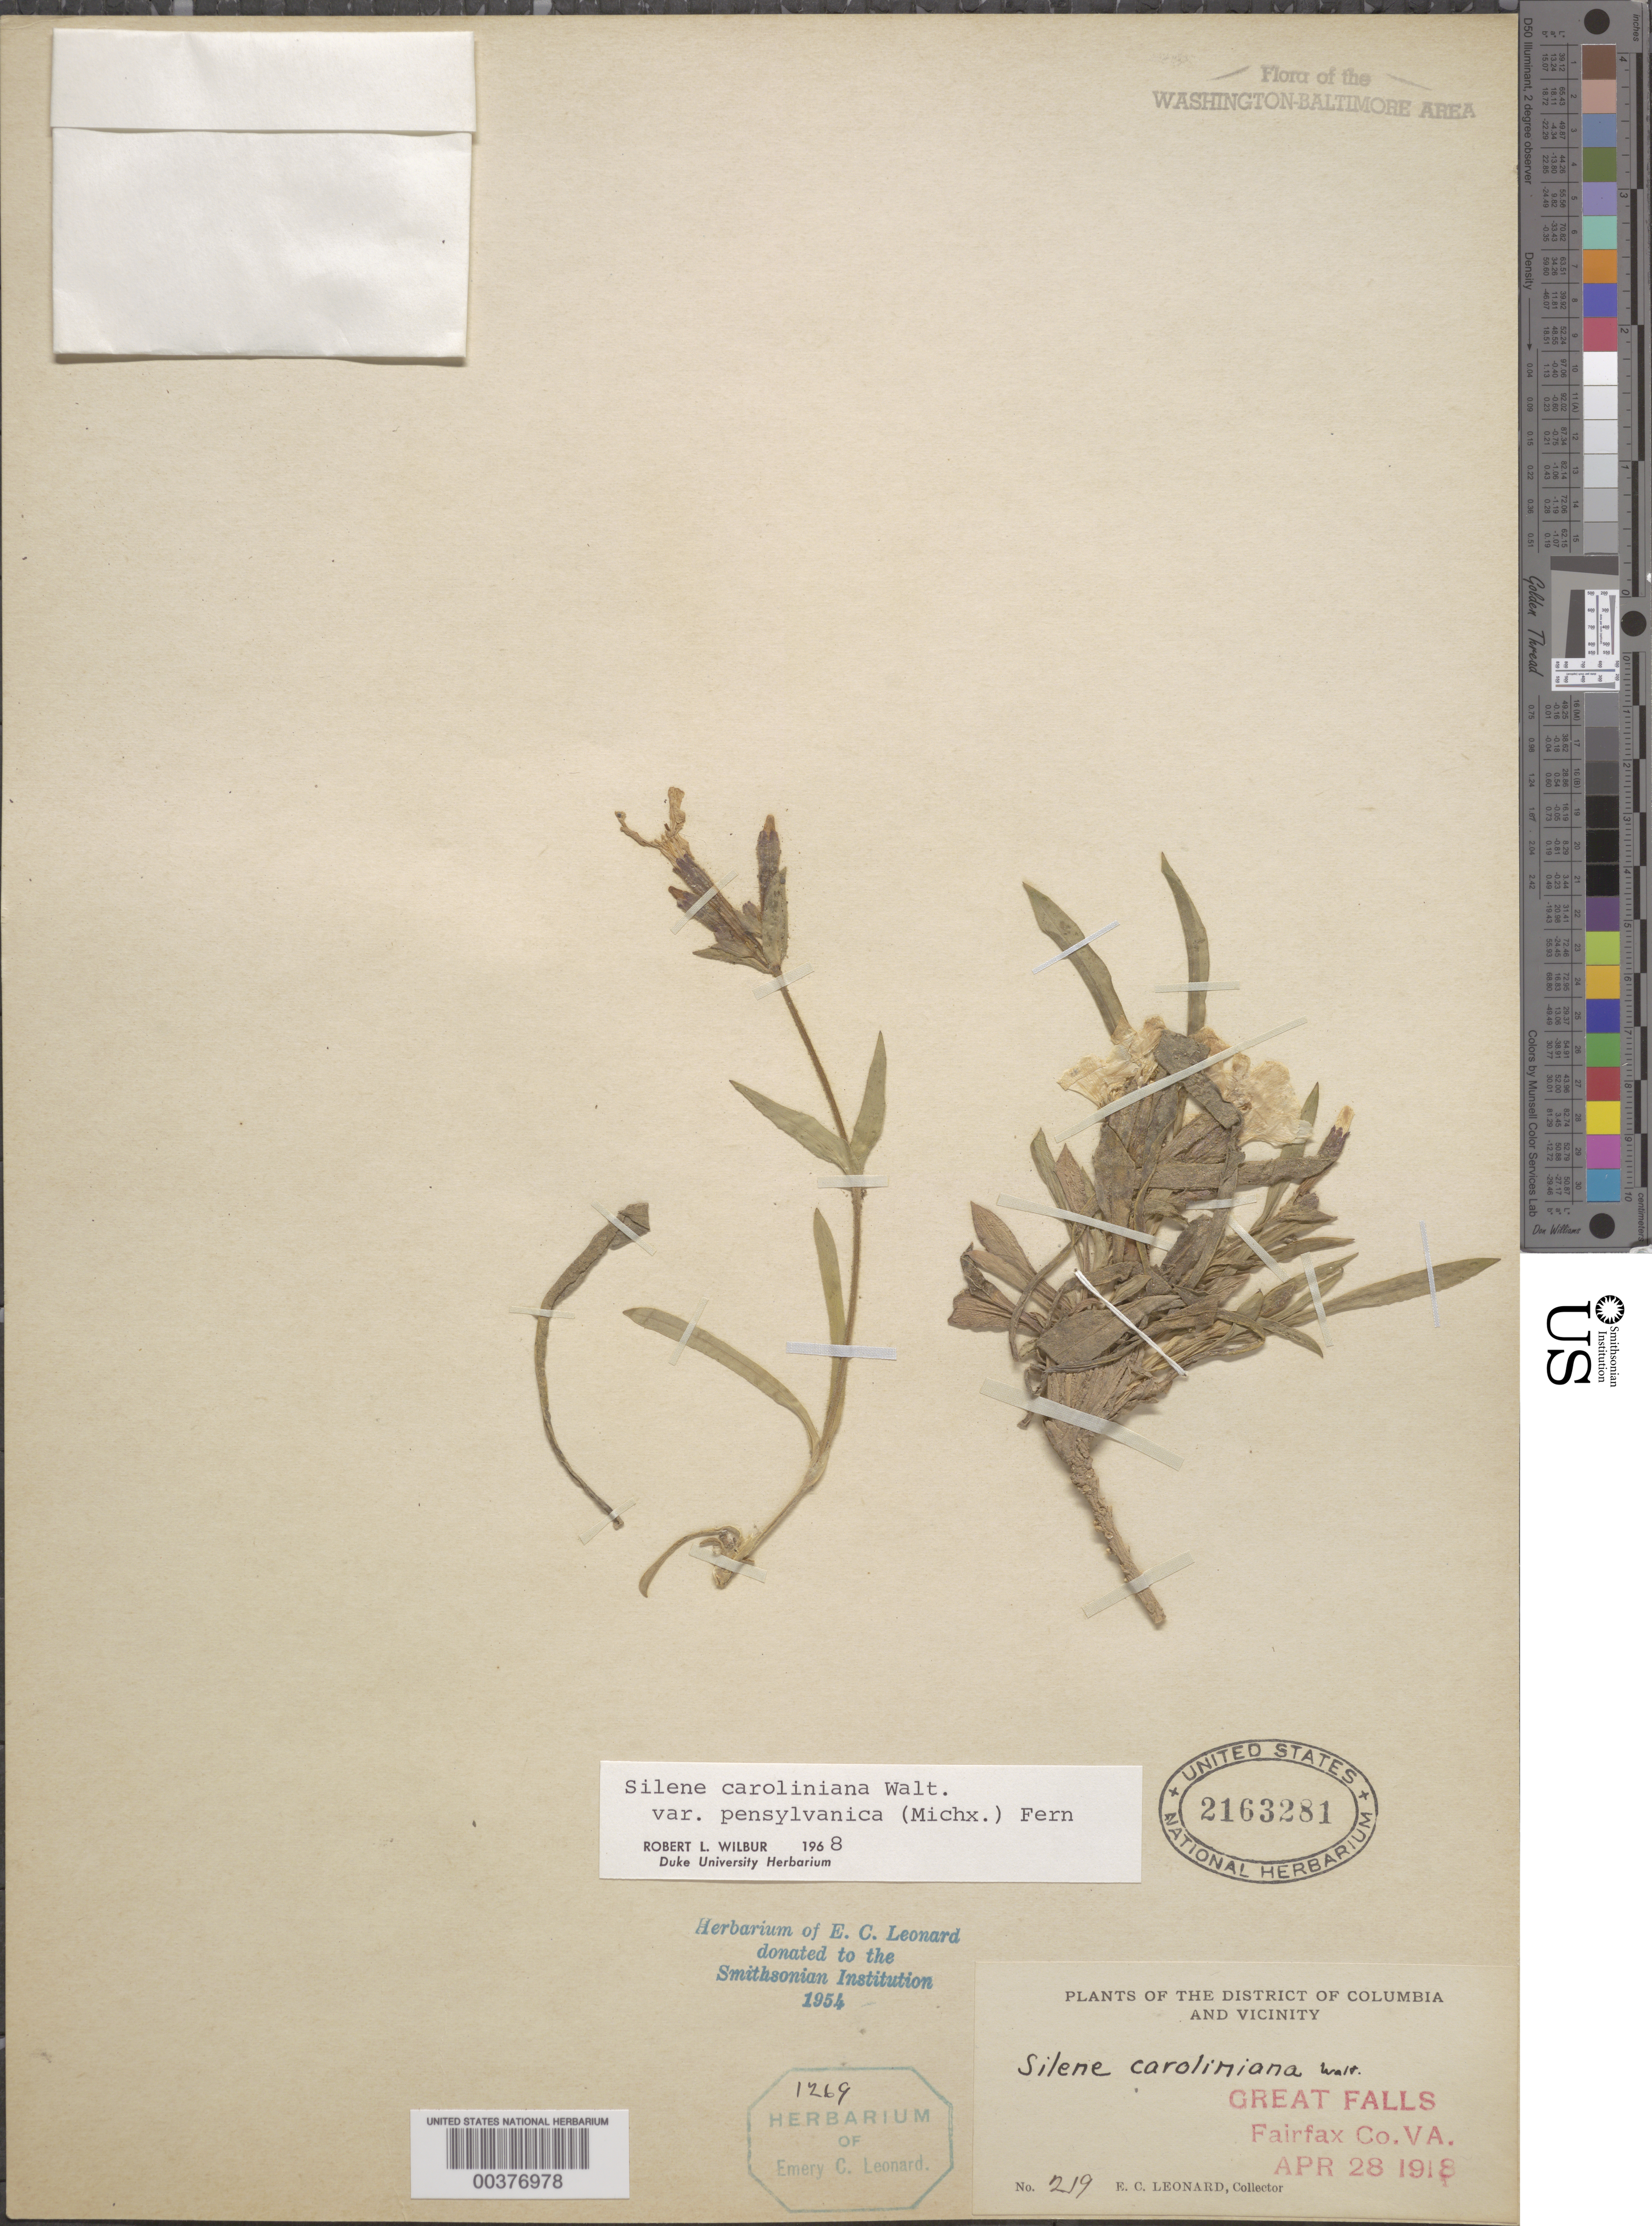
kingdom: Plantae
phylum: Tracheophyta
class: Magnoliopsida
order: Caryophyllales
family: Caryophyllaceae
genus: Silene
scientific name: Silene caroliniana var. pensylvanica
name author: (Michx.) Fernald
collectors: E. C. Leonard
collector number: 219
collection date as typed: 28 Apr 1918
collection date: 1918-04-28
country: United States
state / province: Virginia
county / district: Fairfax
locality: Great Falls C. & O. Canal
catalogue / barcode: US 2163281